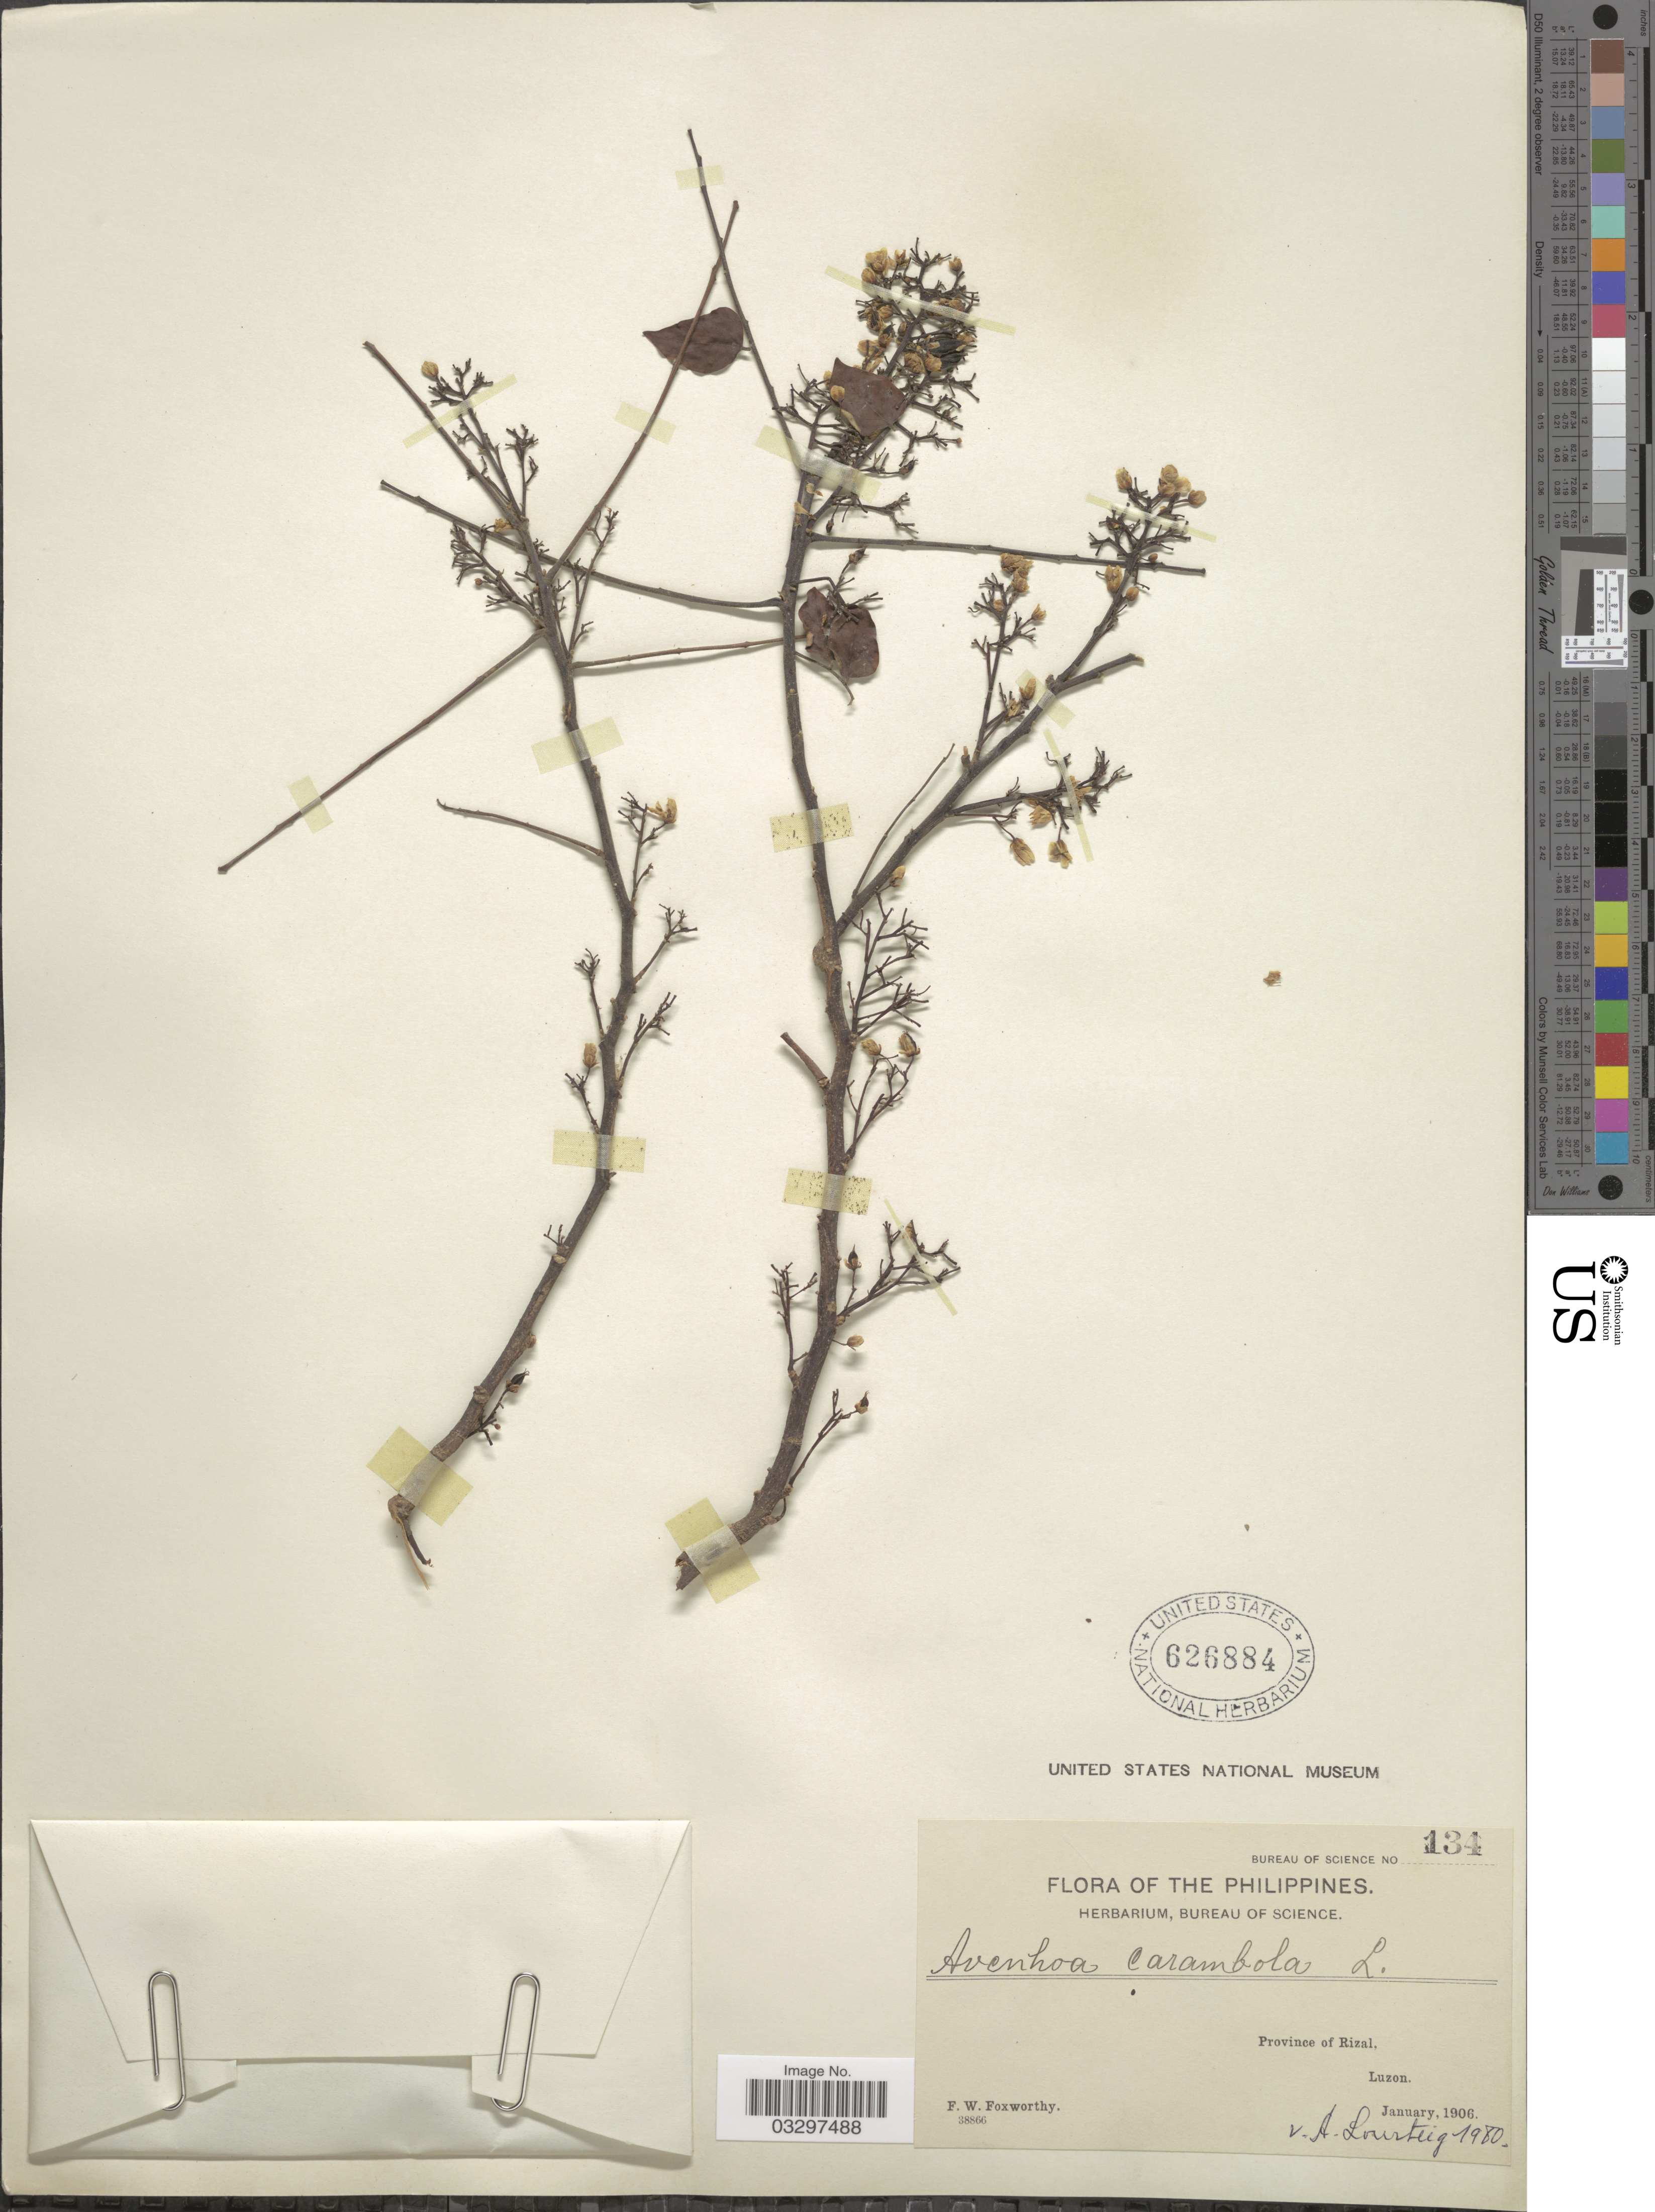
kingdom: Plantae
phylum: Tracheophyta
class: Magnoliopsida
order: Oxalidales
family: Oxalidaceae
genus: Averrhoa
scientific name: Averrhoa carambola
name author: L.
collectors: F. W. Foxworthy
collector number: Bureau of Science 134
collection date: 1906-01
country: Philippines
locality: Province of Rizal.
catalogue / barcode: US 626884